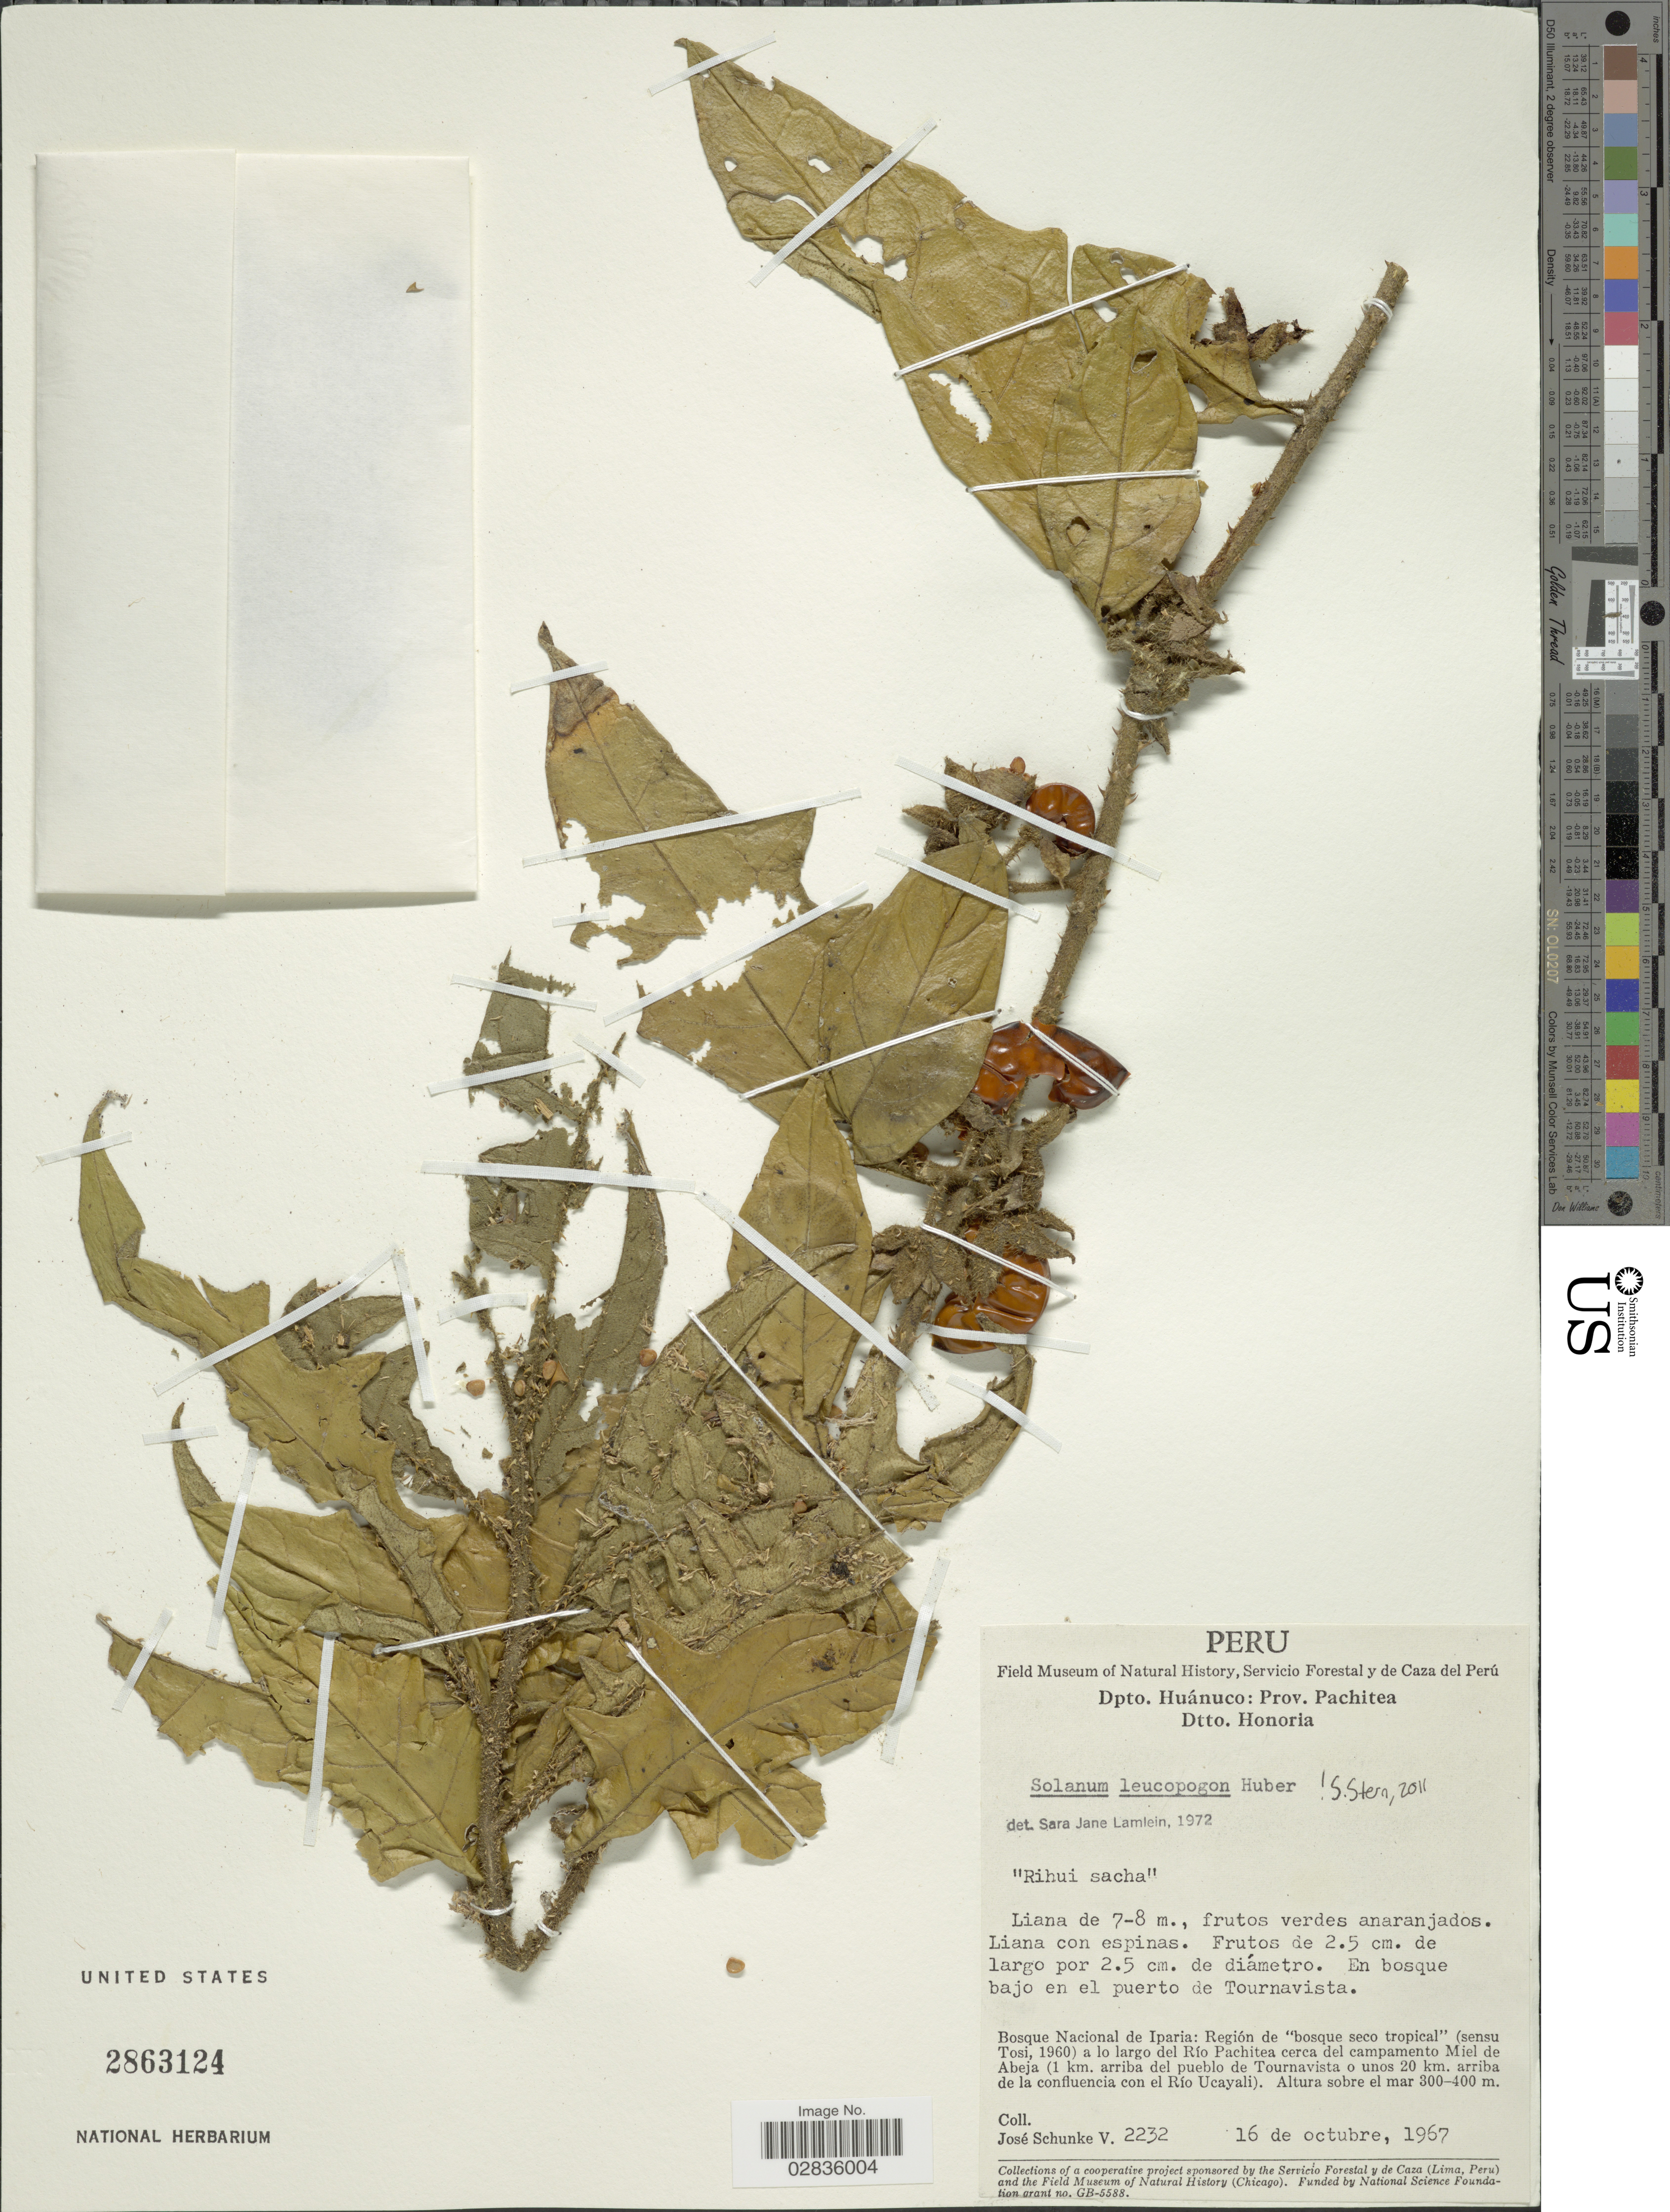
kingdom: Plantae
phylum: Tracheophyta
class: Magnoliopsida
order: Solanales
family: Solanaceae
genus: Solanum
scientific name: Solanum leucopogon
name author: Huber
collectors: J. Schunke Vigo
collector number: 2232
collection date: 1967-10-16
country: Peru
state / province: Huánuco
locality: Dpto. Huánuco: Prov. Pachitea. Dtto. Honoria. En bosque bajo en el puerto de Tournavista. Bosque Nacional de Iparia: Región de "bosque seco tropical" (sensu Tosi, 1960) a lo largo del Río Pachitea cerca del campamento Miel de Abeja (1 km. arriba del pueblo de Tournavista o unos 20 km. arriba de la confluencia con el Río Ucayali).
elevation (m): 300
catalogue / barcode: US 2863124